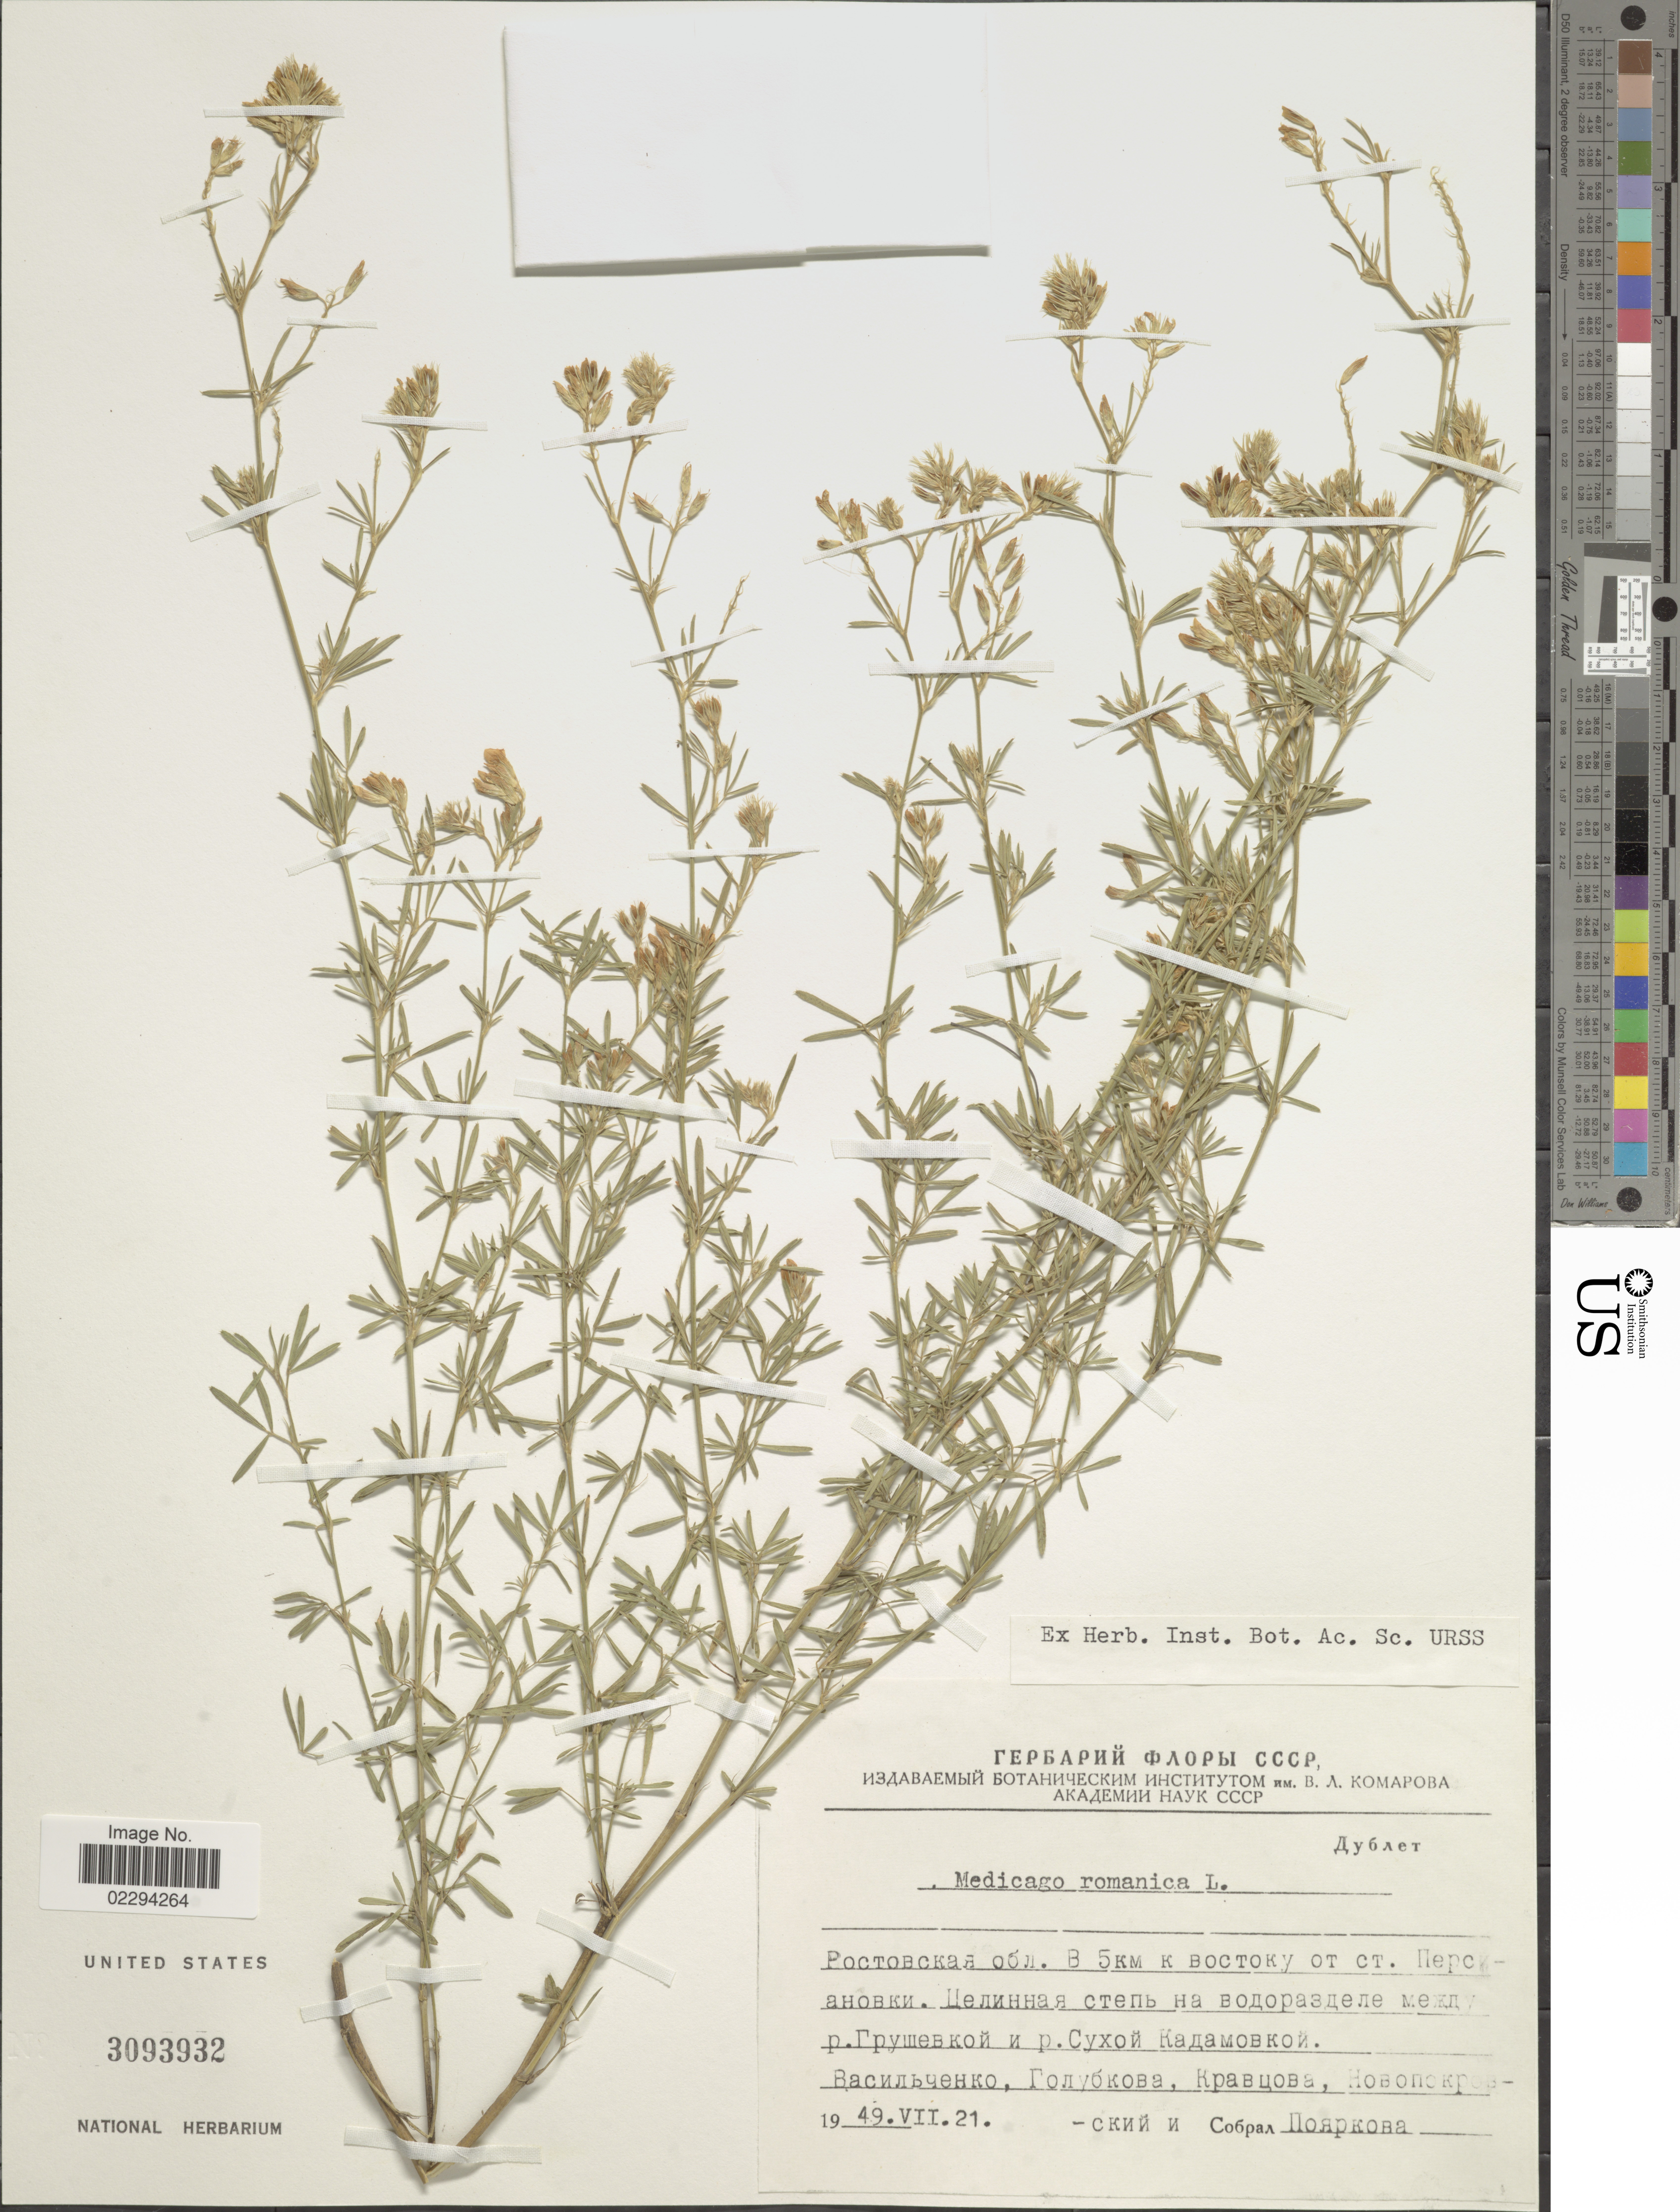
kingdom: Plantae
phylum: Tracheophyta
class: Magnoliopsida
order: Fabales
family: Fabaceae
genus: Medicago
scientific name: Medicago romanica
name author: Prodán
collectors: I. Vassilczenko, V. F. Golubkova, T. I. Kravtsova, I. Novopokrovsky & Poyarkova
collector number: X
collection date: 1949-07-21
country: Russian Federation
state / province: Rostov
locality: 5 km E of Persianovka station, between Grushevka River and Sukhaya Kadamovka River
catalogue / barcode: US 3093932